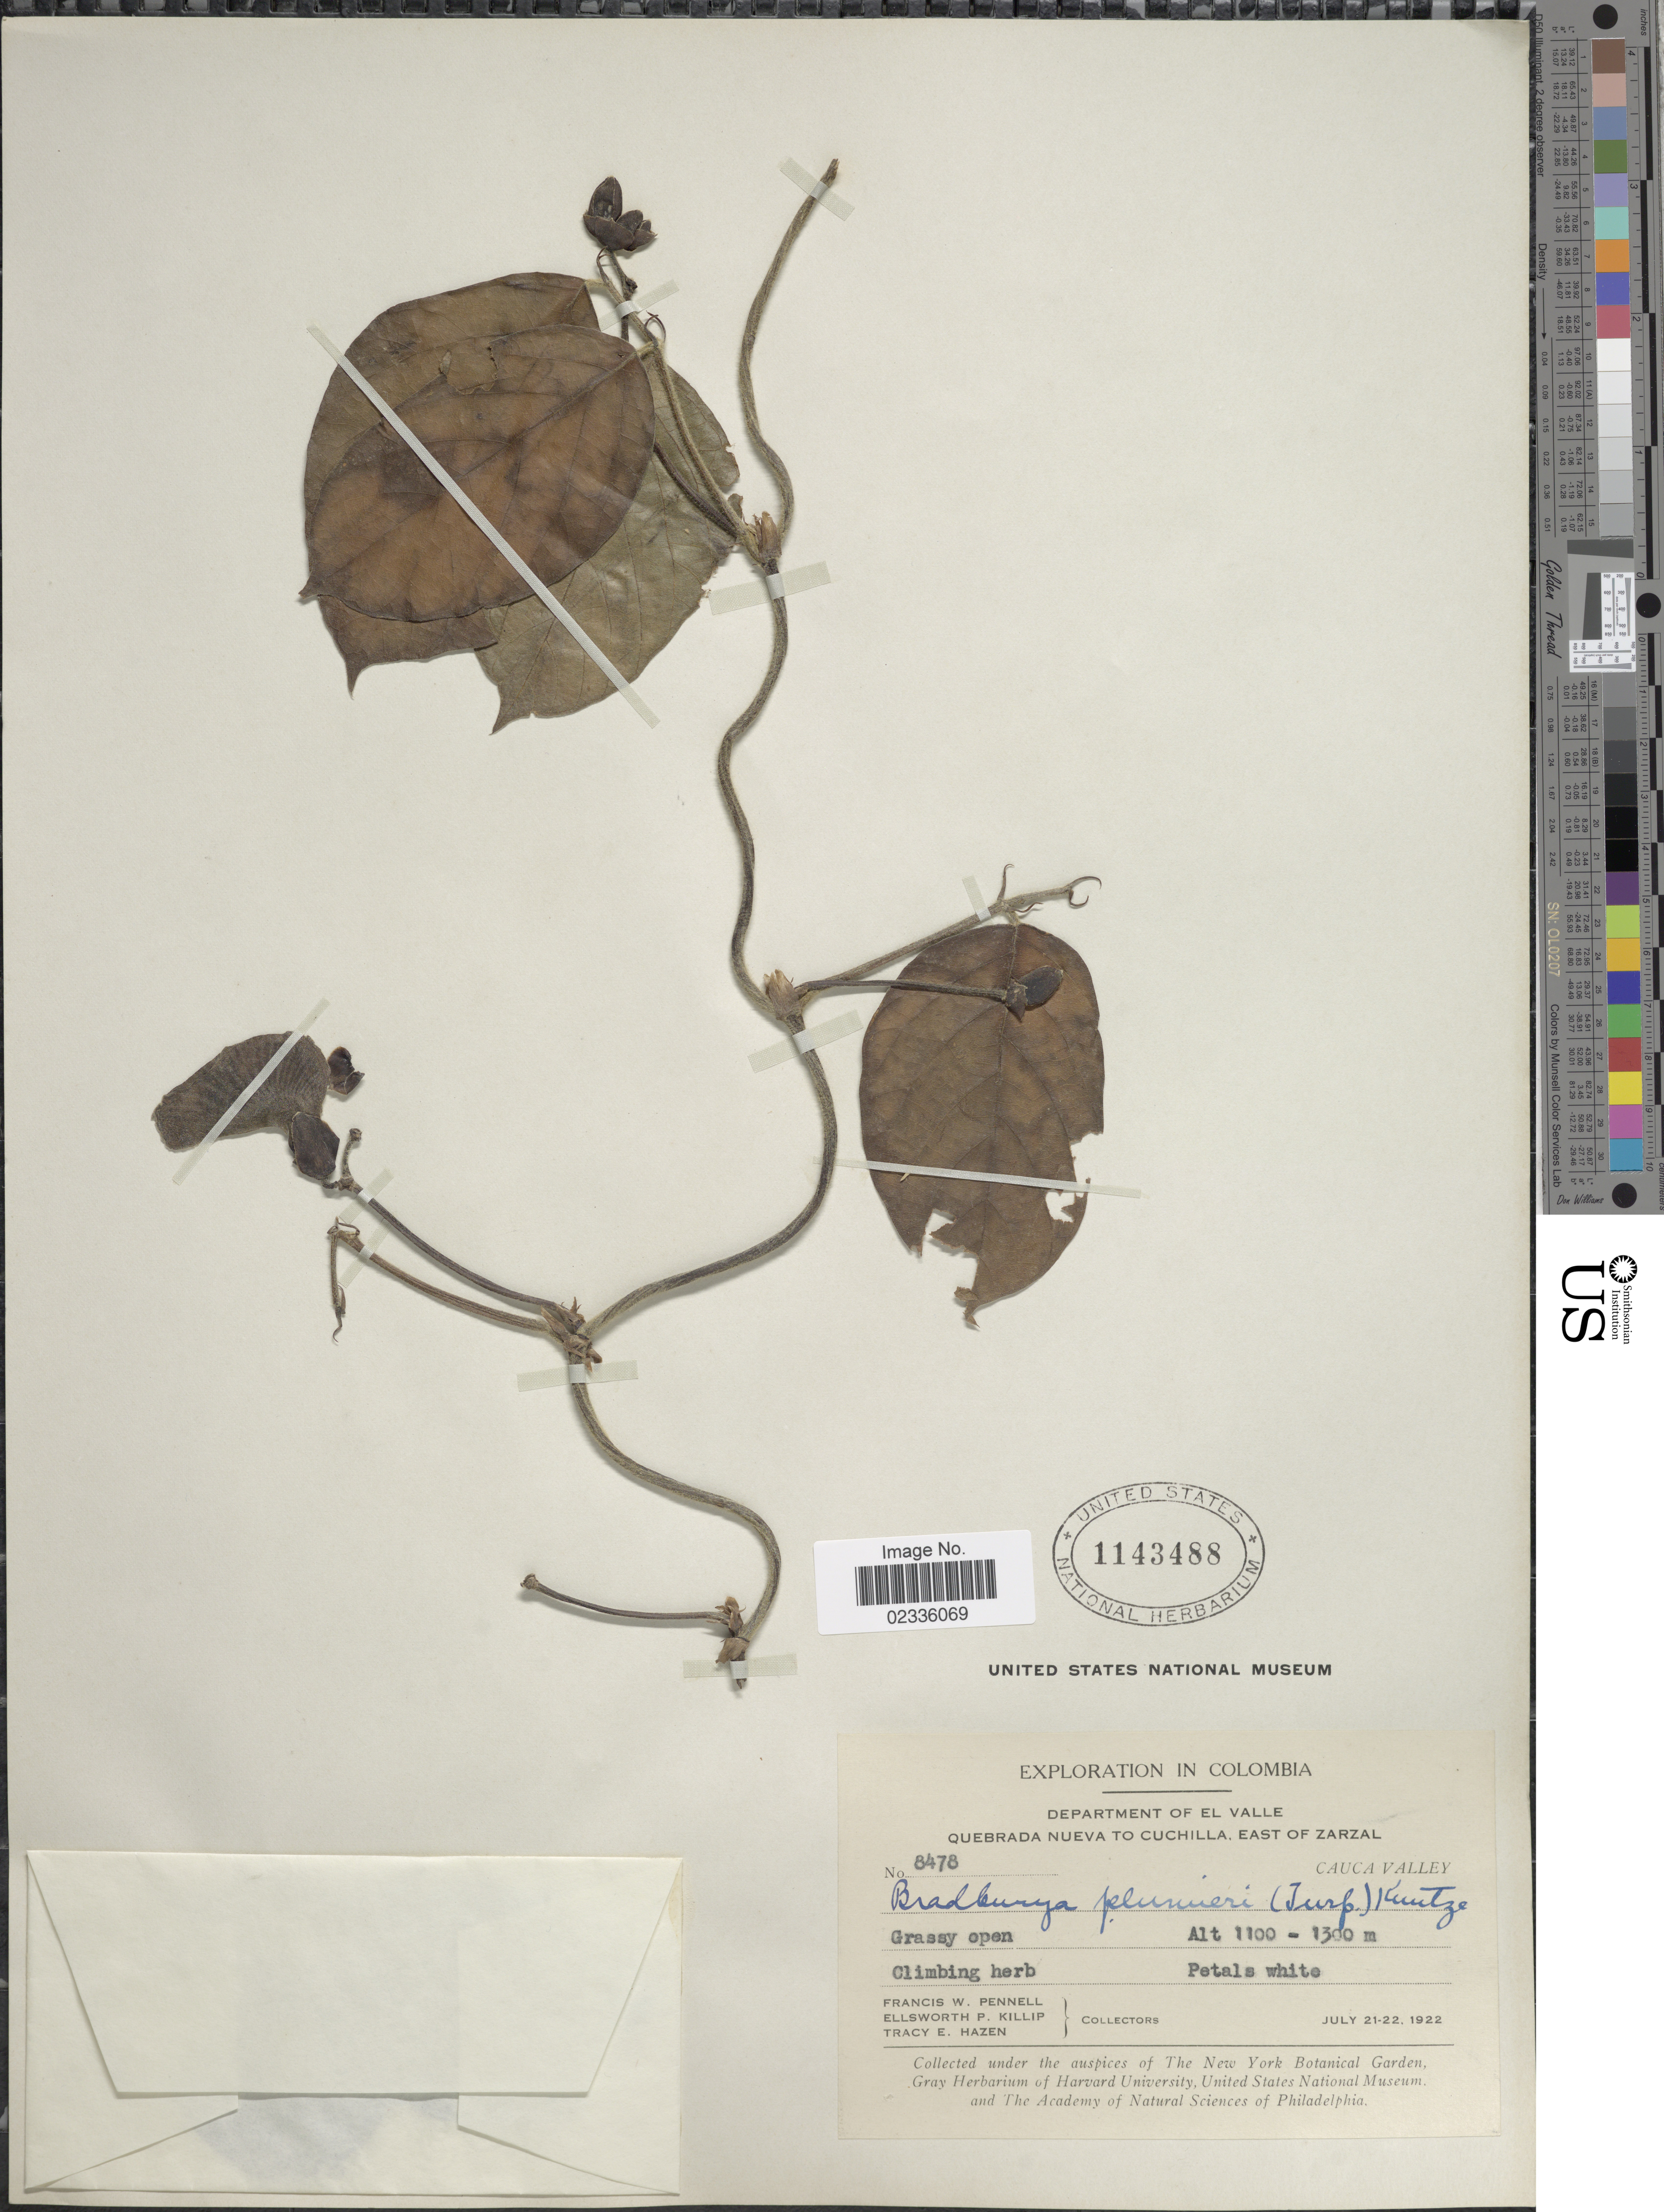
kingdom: Plantae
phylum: Tracheophyta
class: Magnoliopsida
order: Fabales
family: Fabaceae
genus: Centrosema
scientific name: Centrosema plumieri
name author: (Turpin ex Pers.) Benth.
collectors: F. W. Pennell, E. P. Killip & T. E. Hazen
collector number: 8478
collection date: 1922-07-21/1922-07-22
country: Colombia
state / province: Valle del Cauca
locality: Department of El Valle. Quebrada Nueva to Cuchilla, East of Zarzal. Cauca Valley.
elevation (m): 1100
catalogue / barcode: US 1143488